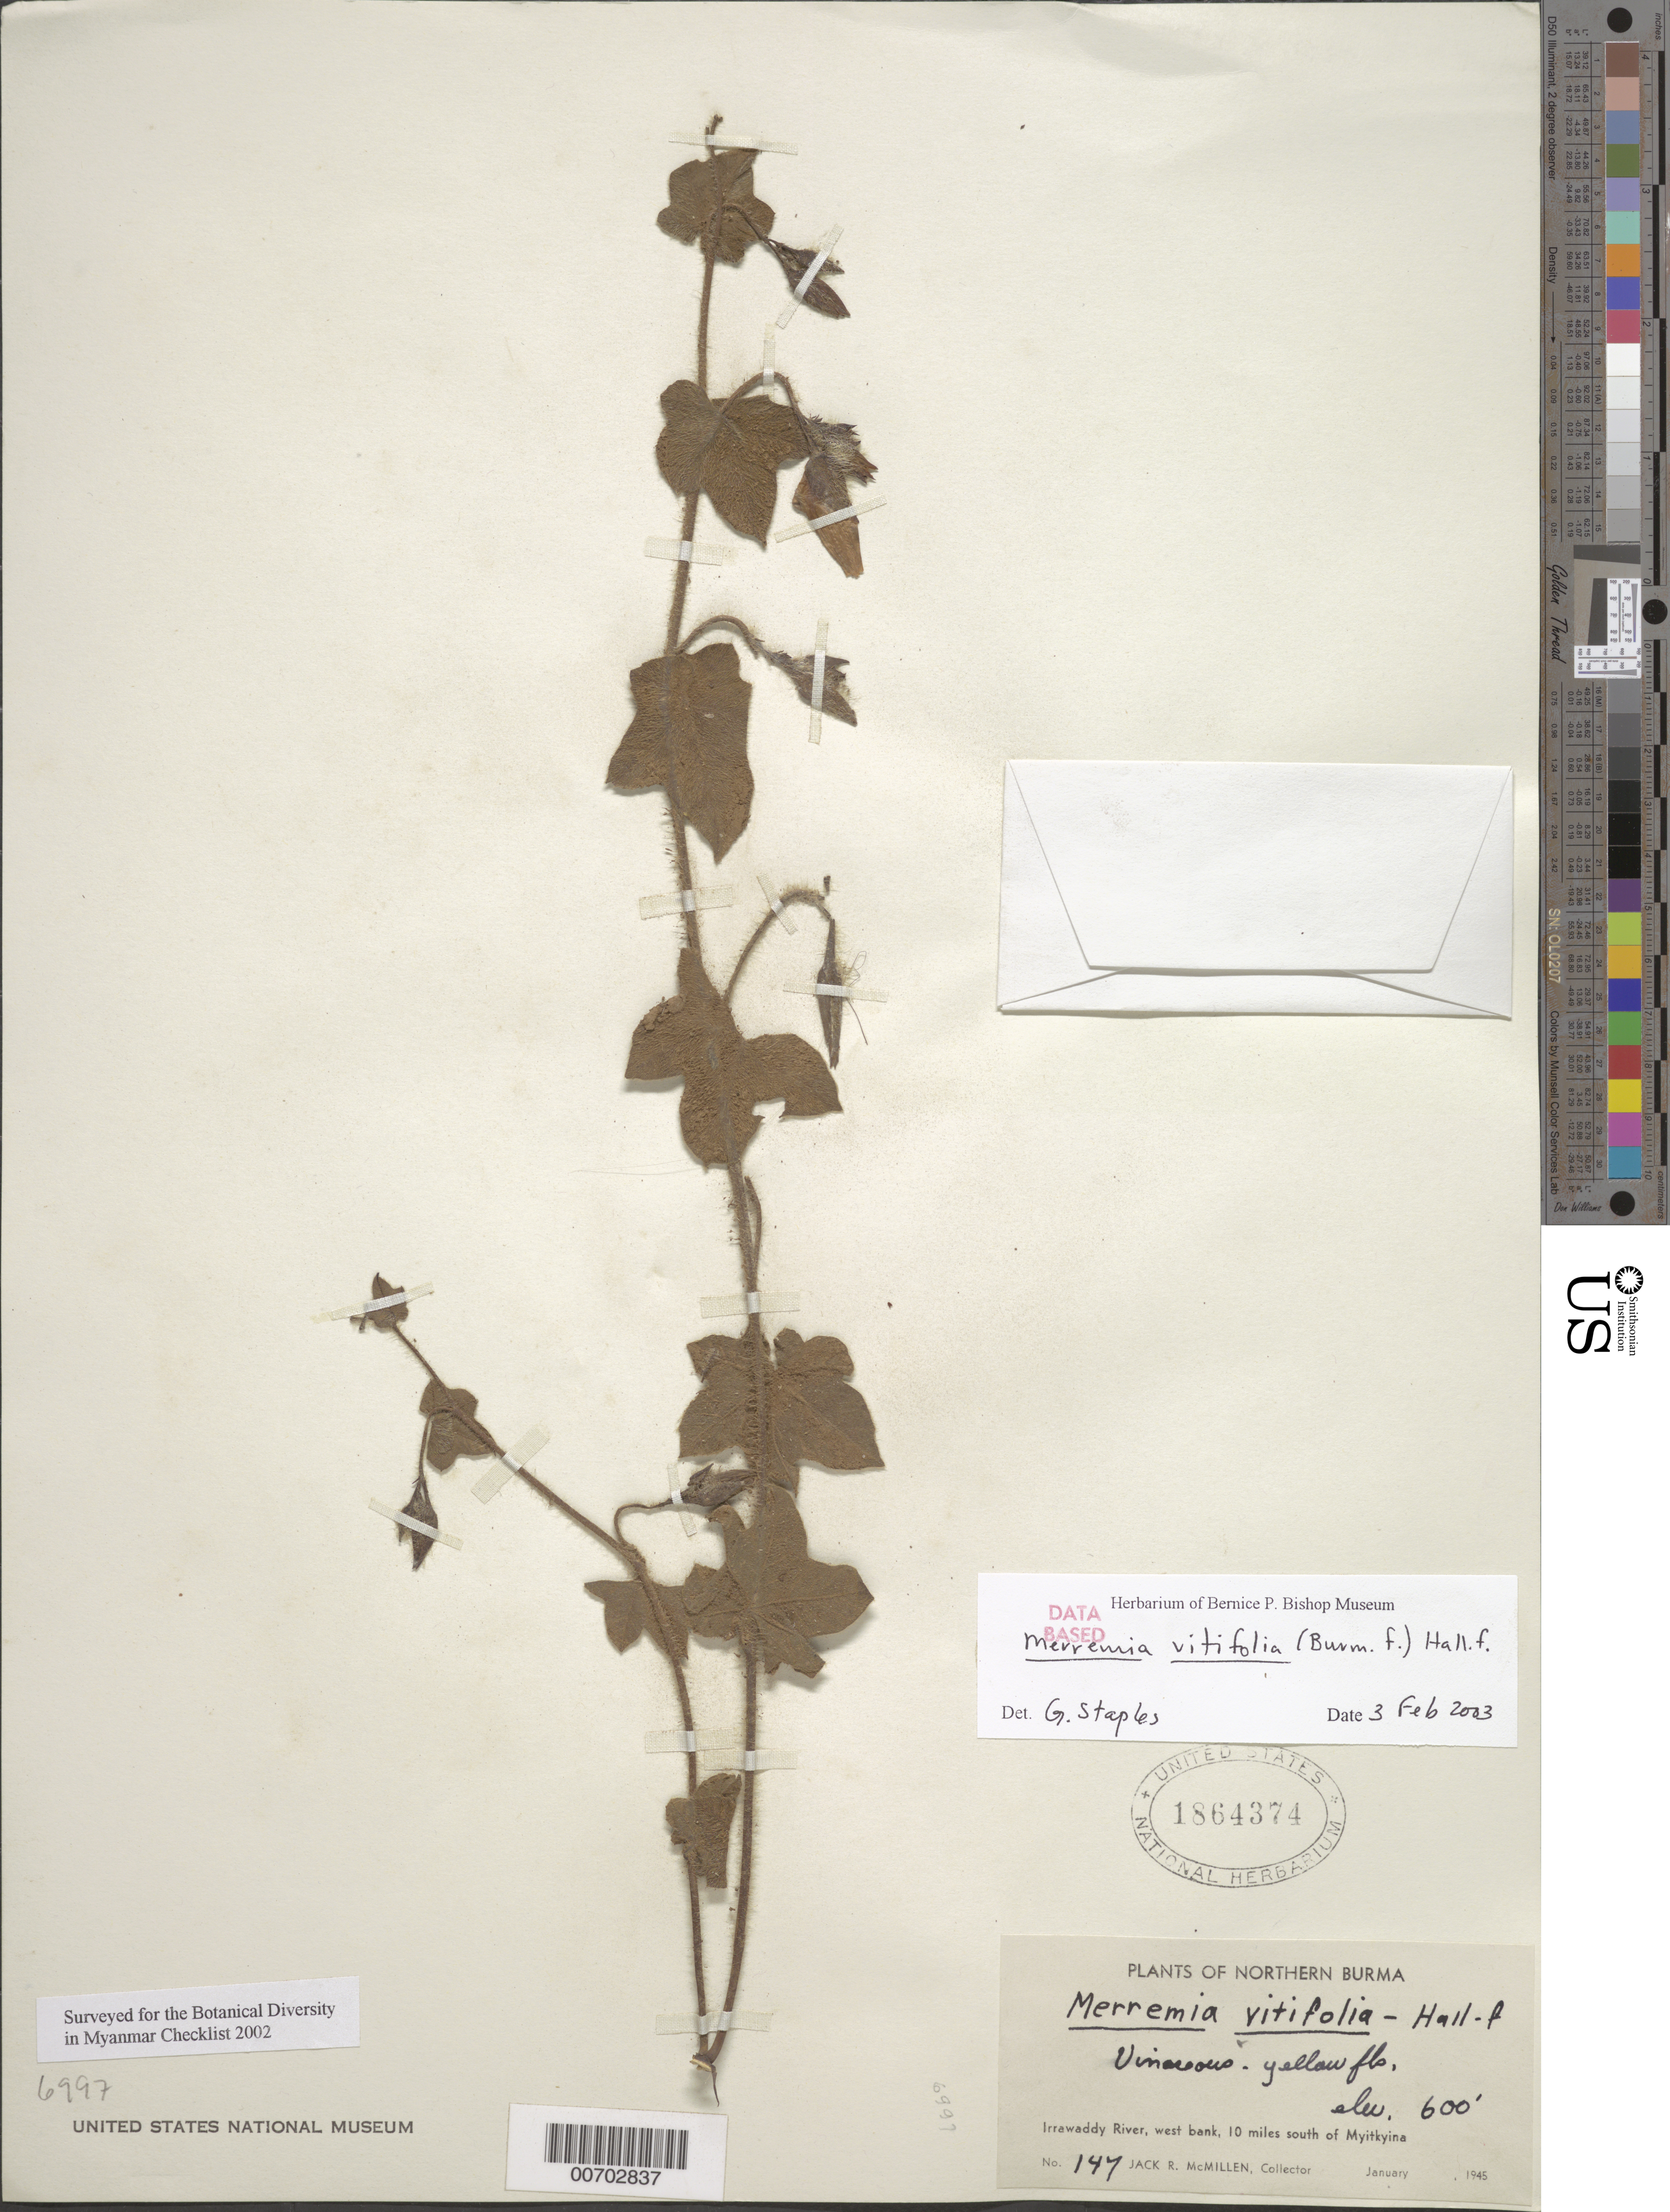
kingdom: Plantae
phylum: Tracheophyta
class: Magnoliopsida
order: Solanales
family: Convolvulaceae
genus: Distimake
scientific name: Distimake vitifolius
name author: (Burm. f.) Pisuttimarn & Petrongari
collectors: J. McMillen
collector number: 147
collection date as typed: Jan 1945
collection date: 1945-01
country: Myanmar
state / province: Kachin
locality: Myitkyina, 10 mi. S, Irrawaddy R.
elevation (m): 183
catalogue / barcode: US 1864374